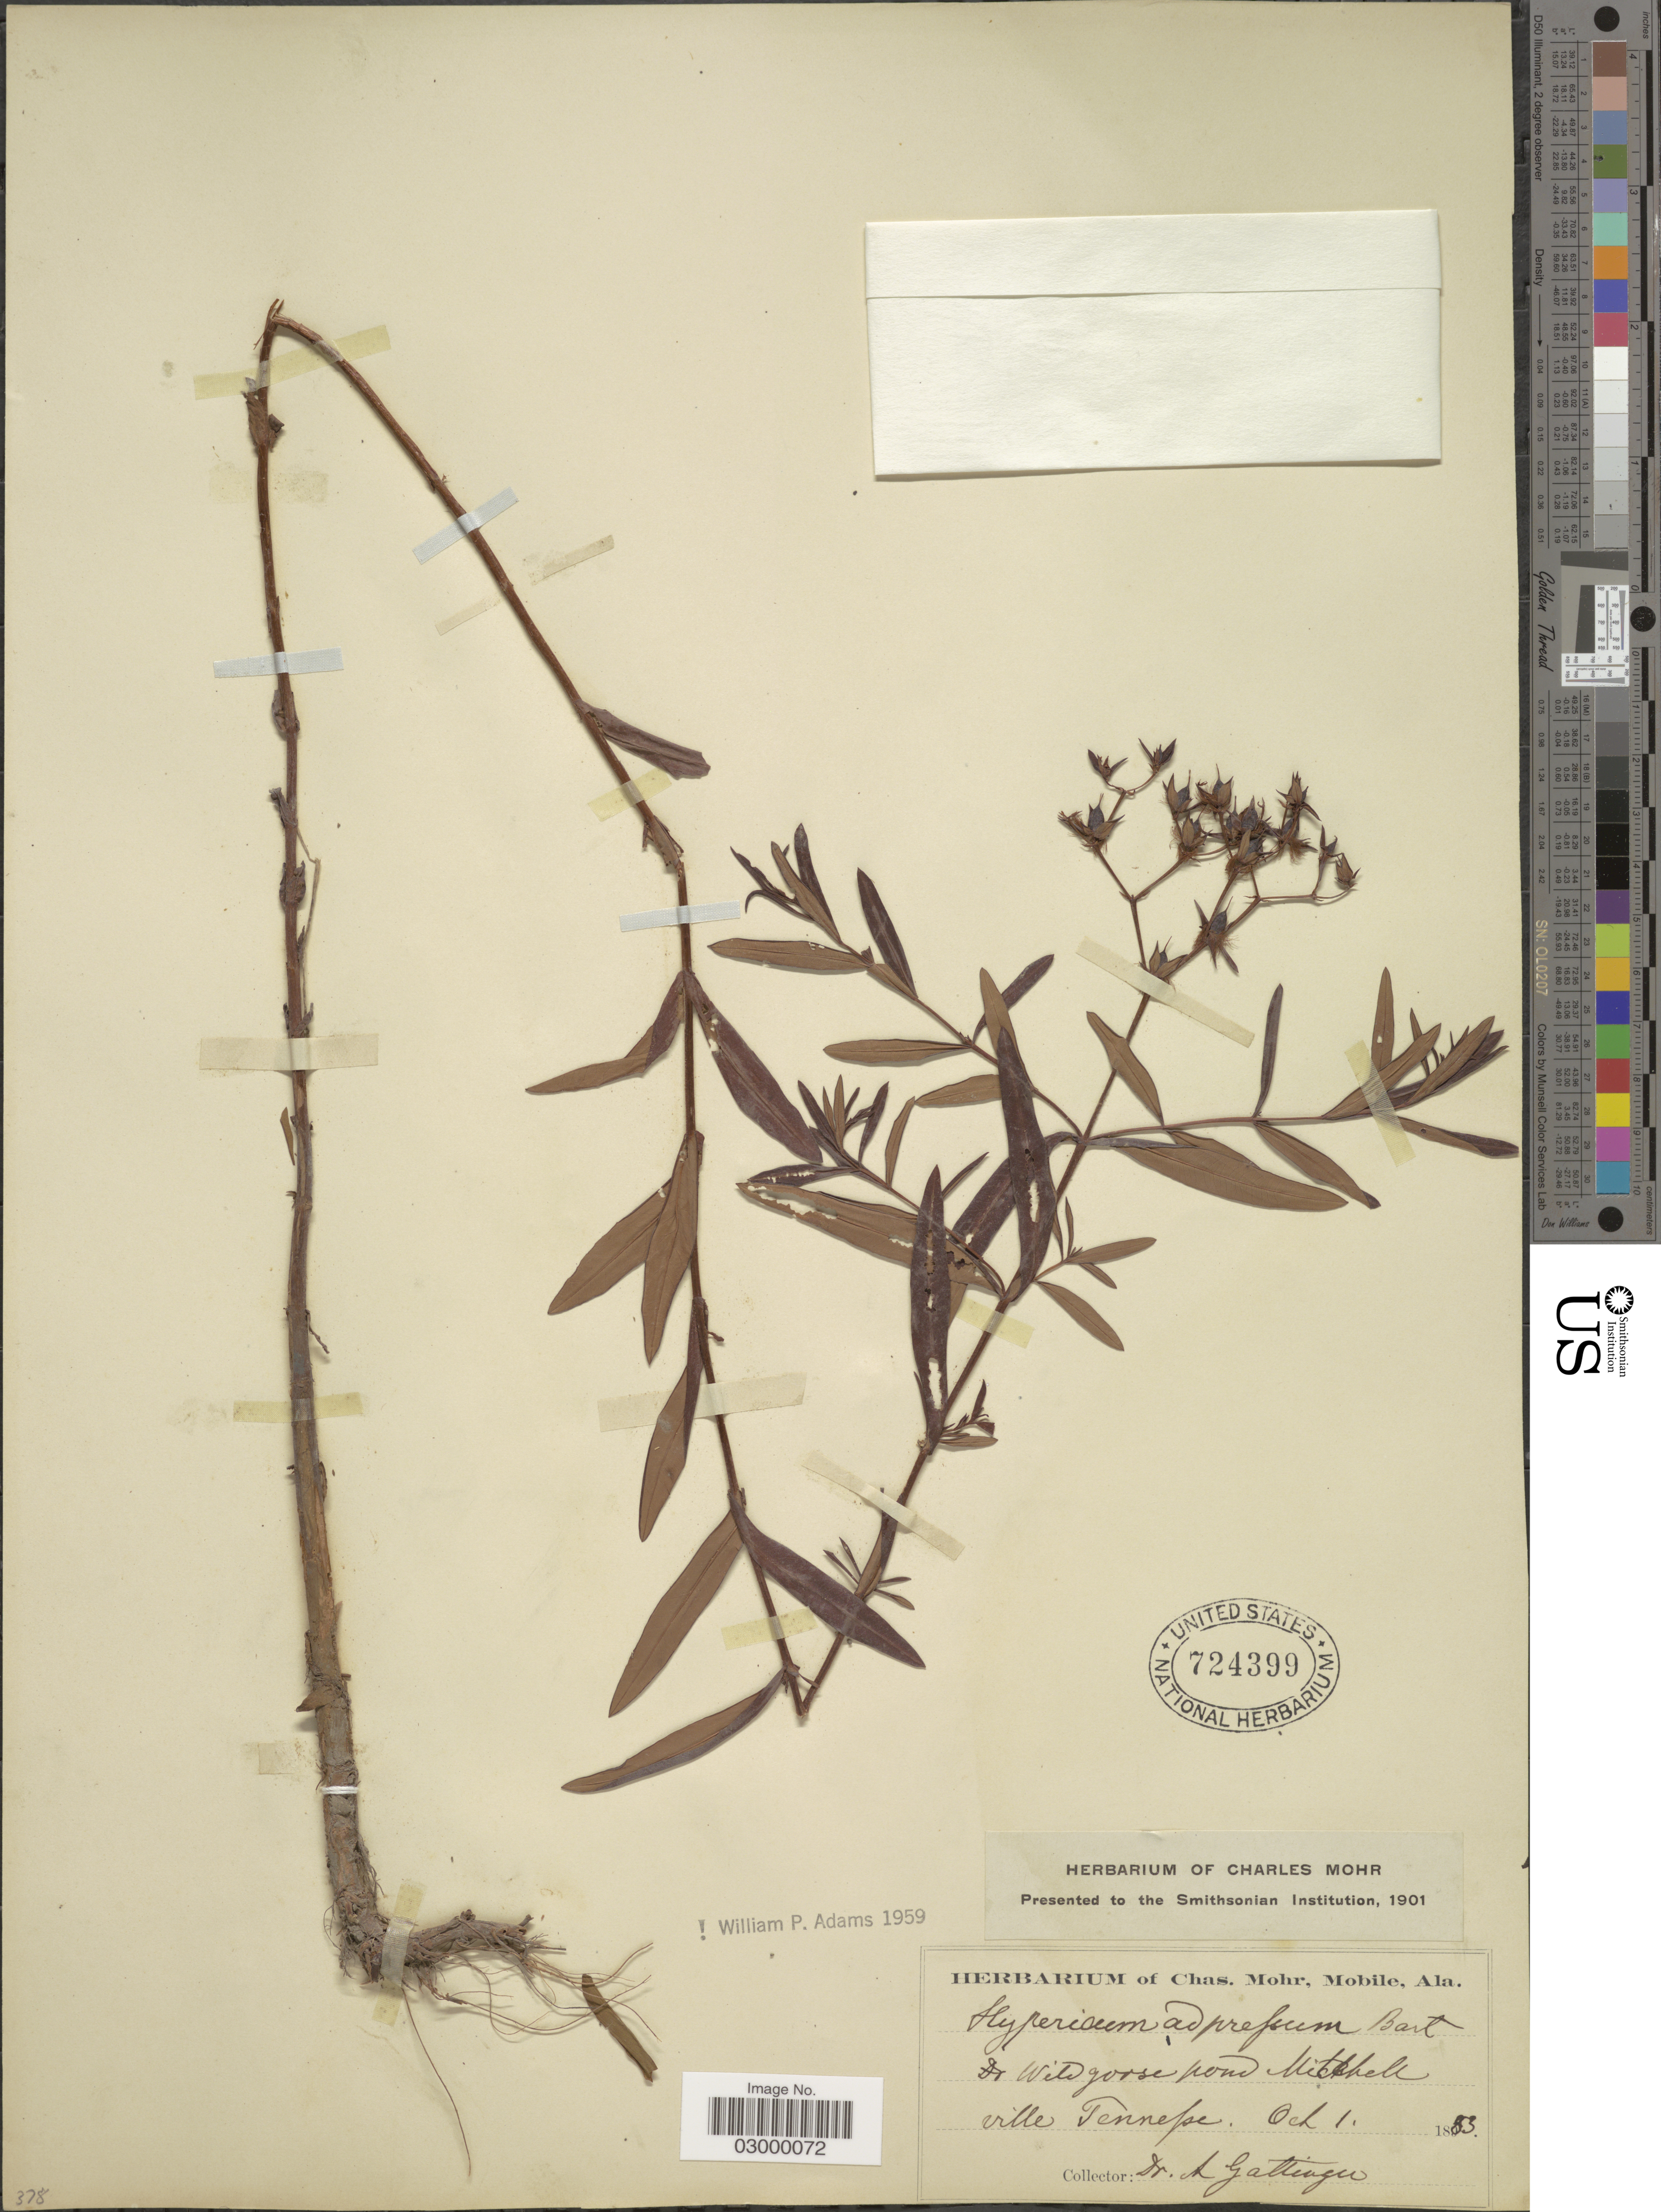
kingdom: Plantae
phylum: Tracheophyta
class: Magnoliopsida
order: Malpighiales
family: Hypericaceae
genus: Hypericum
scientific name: Hypericum adpressum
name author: W.P.C. Barton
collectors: A. Gattinger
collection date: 1853-10-01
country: United States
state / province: Tennessee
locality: Ville Tennessee.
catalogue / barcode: US 724399